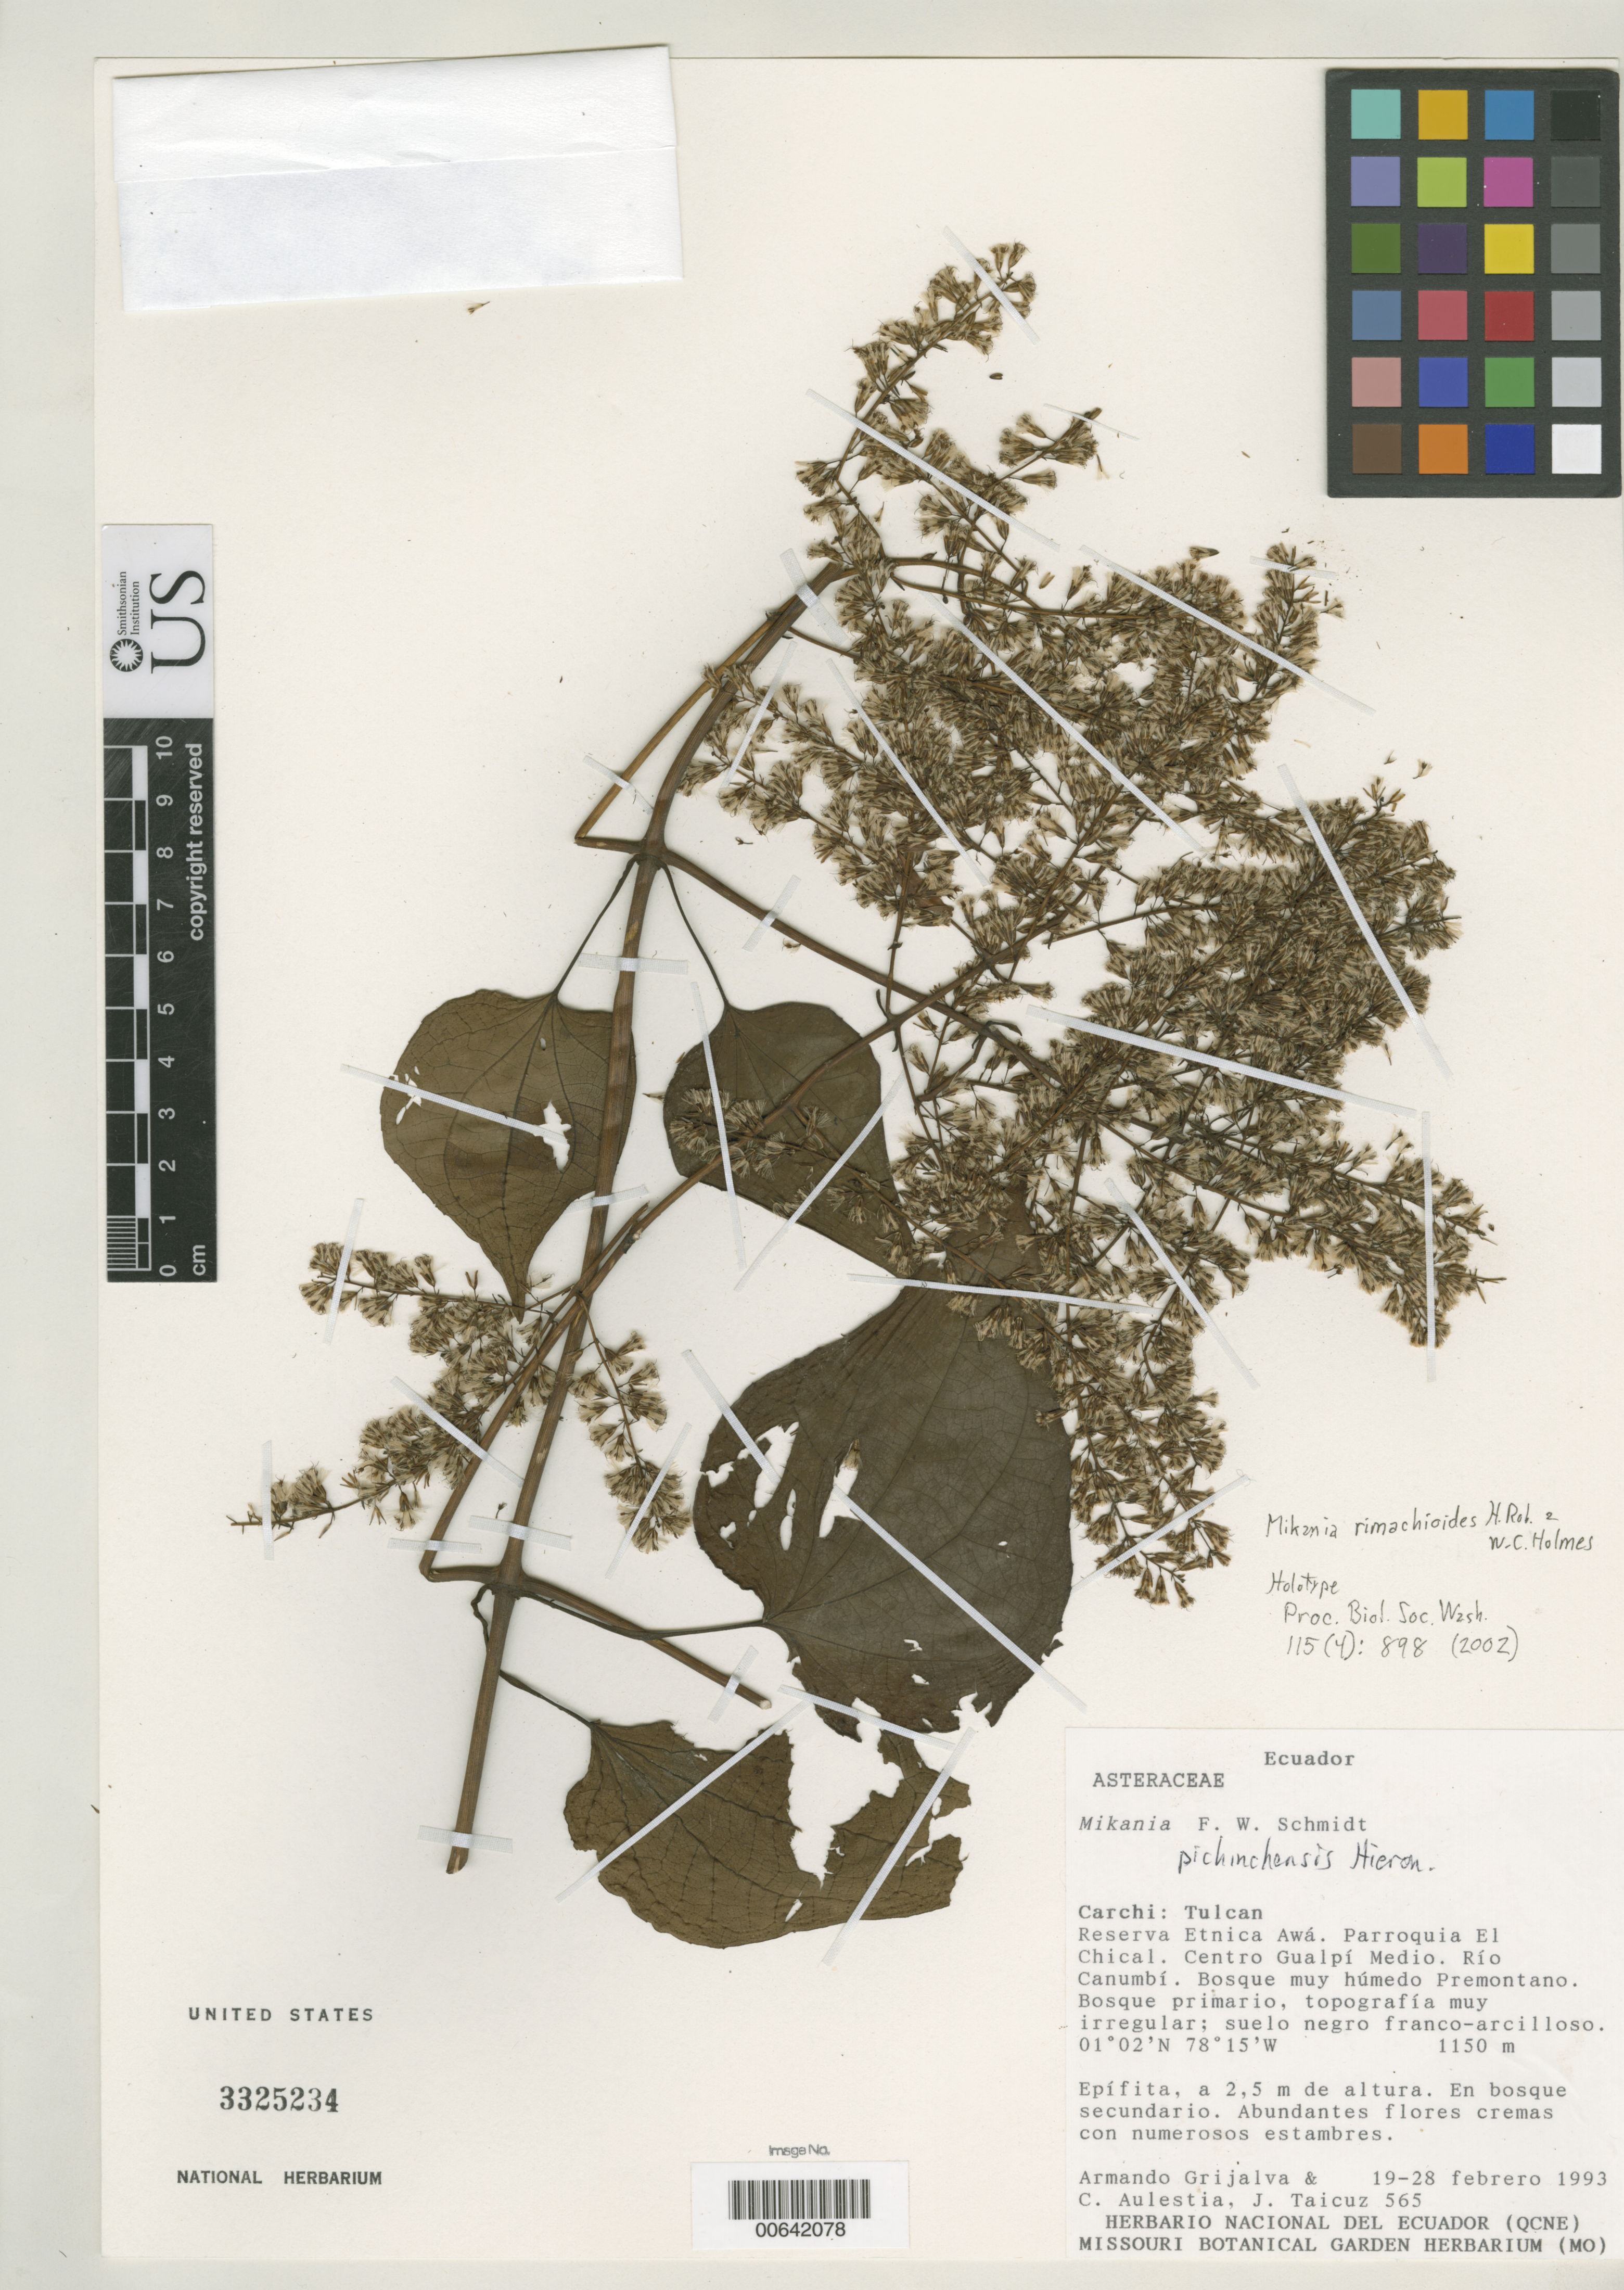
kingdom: Plantae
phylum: Tracheophyta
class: Magnoliopsida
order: Asterales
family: Asteraceae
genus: Mikania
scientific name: Mikania rimachioides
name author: H. Rob. & W.C. Holmes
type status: Holotype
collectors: A. Grijalva, C. Aulestia & J. Taicuz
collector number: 565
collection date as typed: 19 Feb 1993 to 28 Feb 1993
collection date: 1993-02-19/1993-02-28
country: Ecuador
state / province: Carchi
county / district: Tulcán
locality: Reserva Etnica Awá. Parroquia El Chical. Centro Gualpí Medio. Río Canumbí.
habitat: Bosque muy húmedo premontano. Bosque primario, topografía muy irregular; suelo negro franco-arcilloso.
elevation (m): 1150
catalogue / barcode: US 3325234